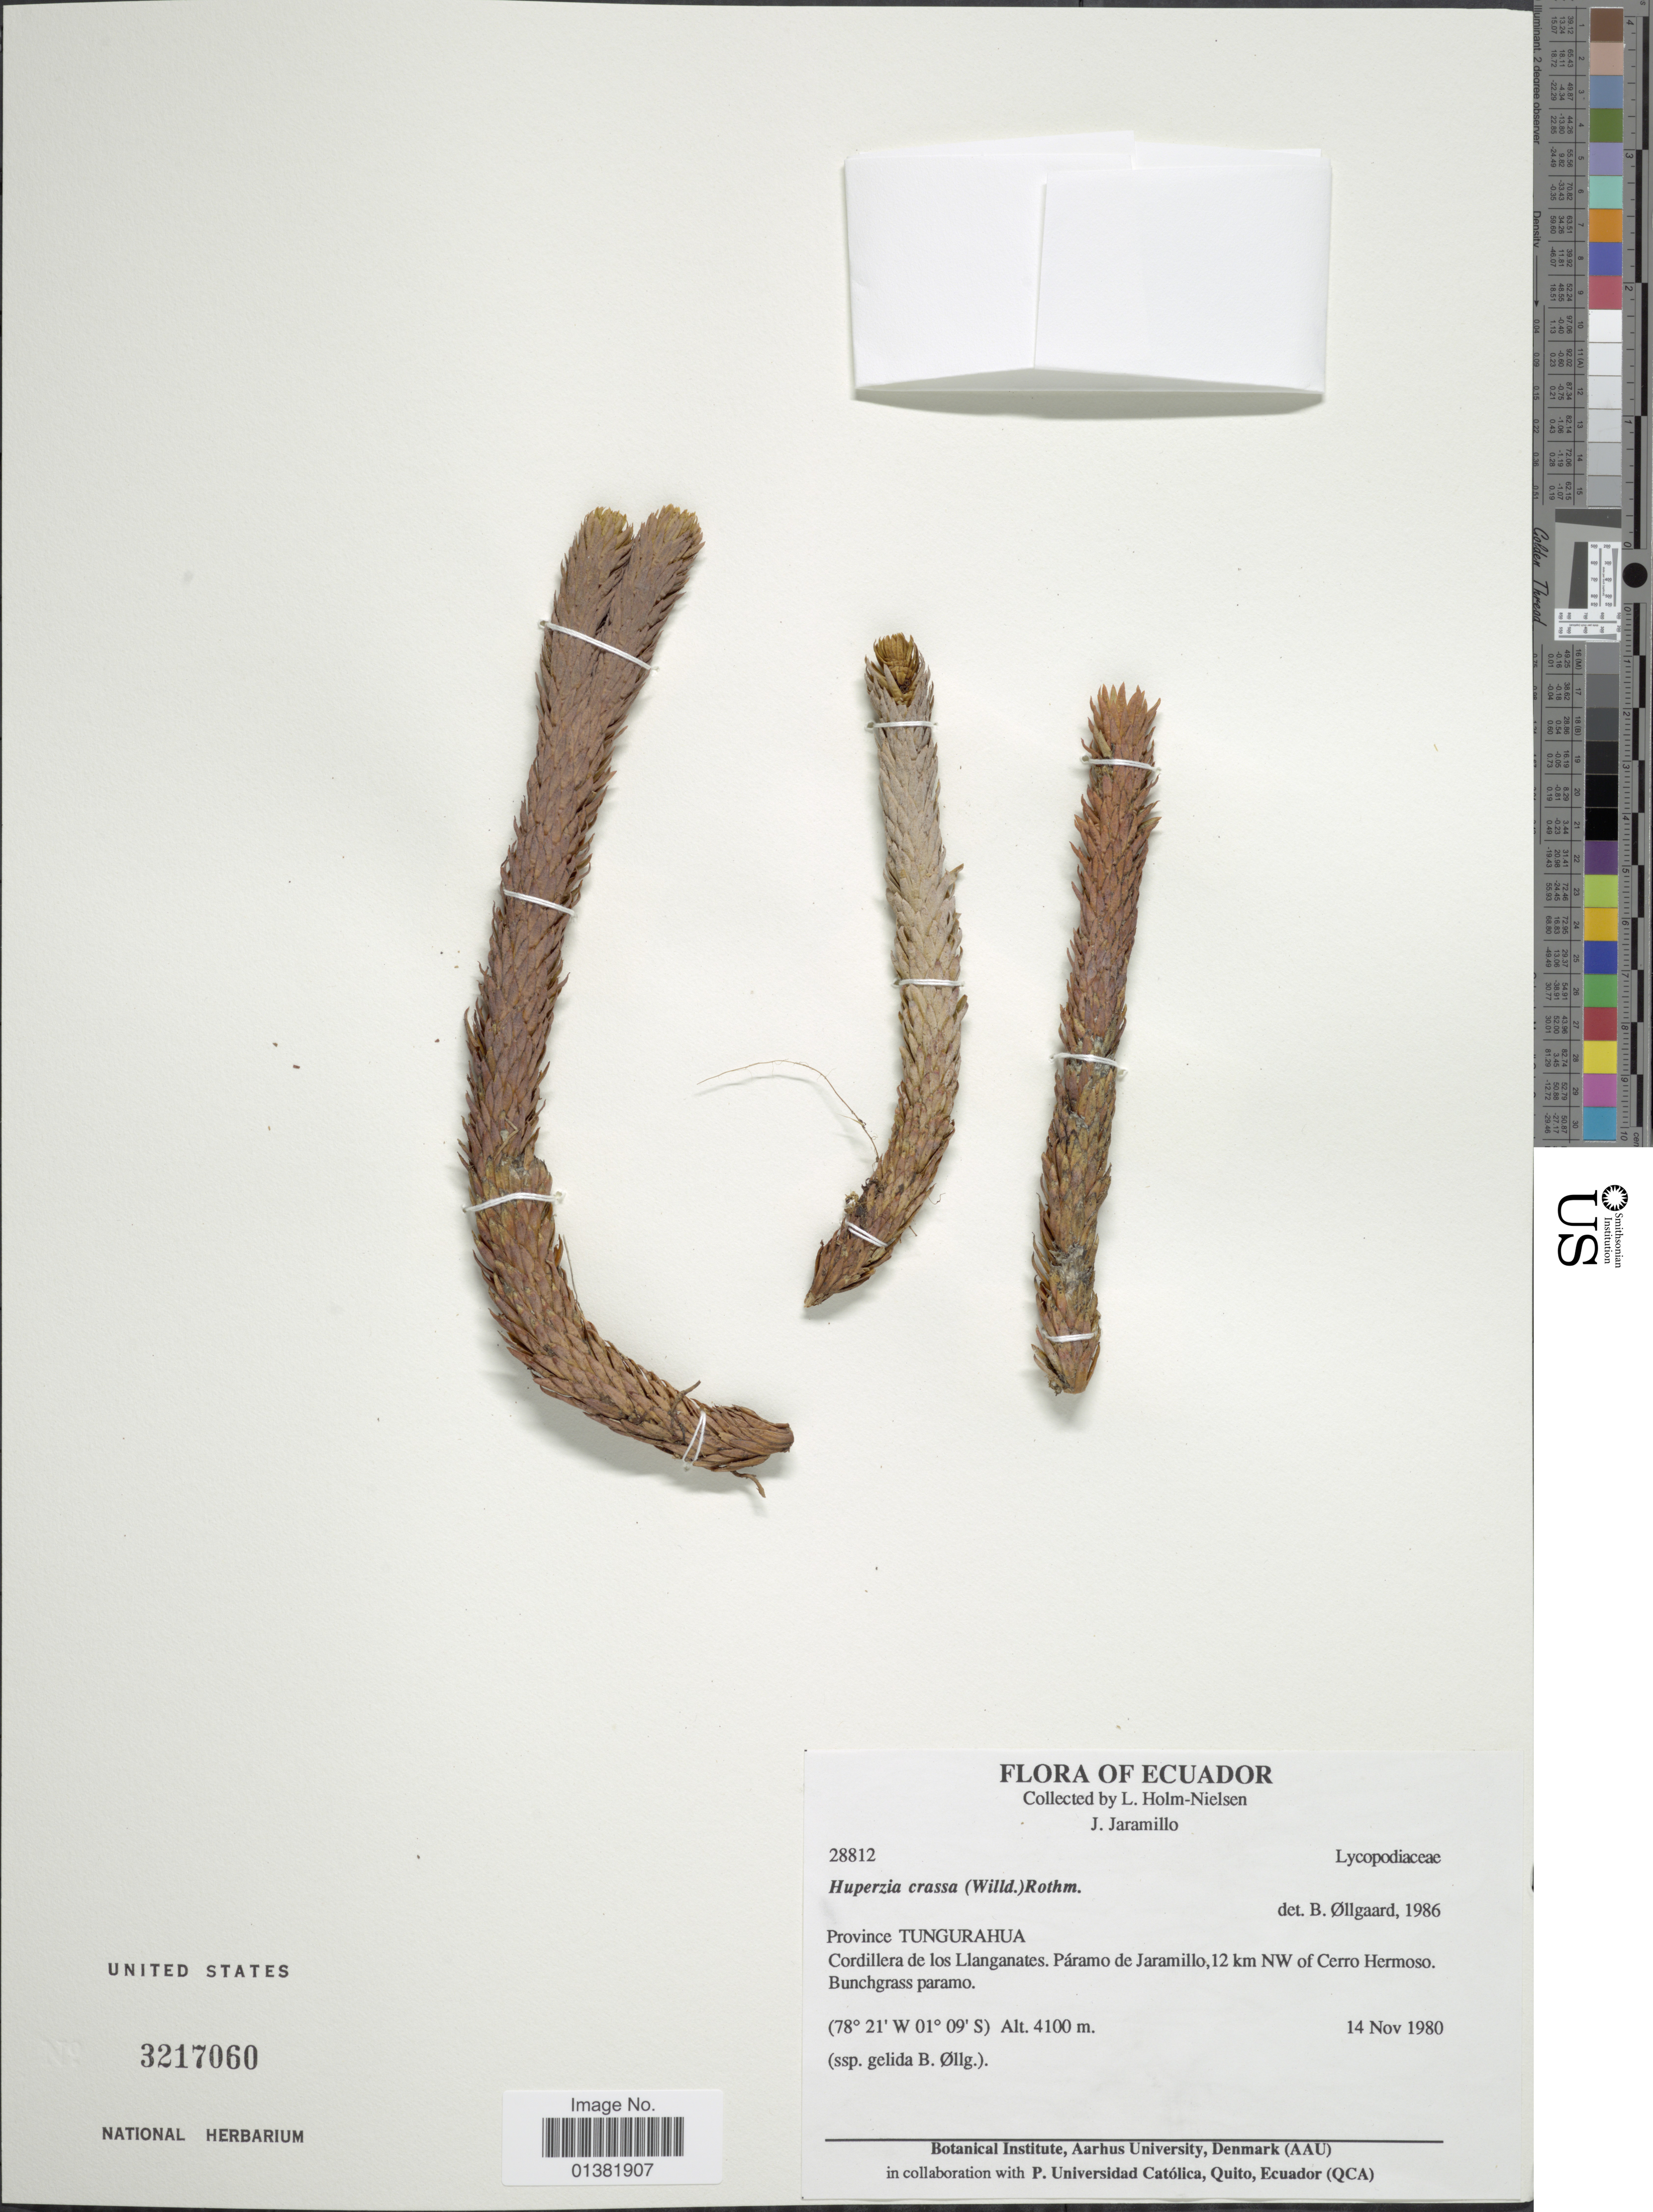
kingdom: Plantae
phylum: Tracheophyta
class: Lycopodiopsida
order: Lycopodiales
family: Lycopodiaceae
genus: Phlegmariurus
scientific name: Phlegmariurus crassus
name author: (Humb. & Bonpl. ex Willd.) B. Øllg.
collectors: L. B. Holm-Nielsen & Jaramillo, --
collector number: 28812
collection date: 1980-11-14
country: Ecuador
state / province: Tungurahua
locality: Cordillera de los Llanganates. Páramo de Jaramillo, 12 km NW of Cerro Hermoso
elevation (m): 4100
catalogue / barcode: US 3217060